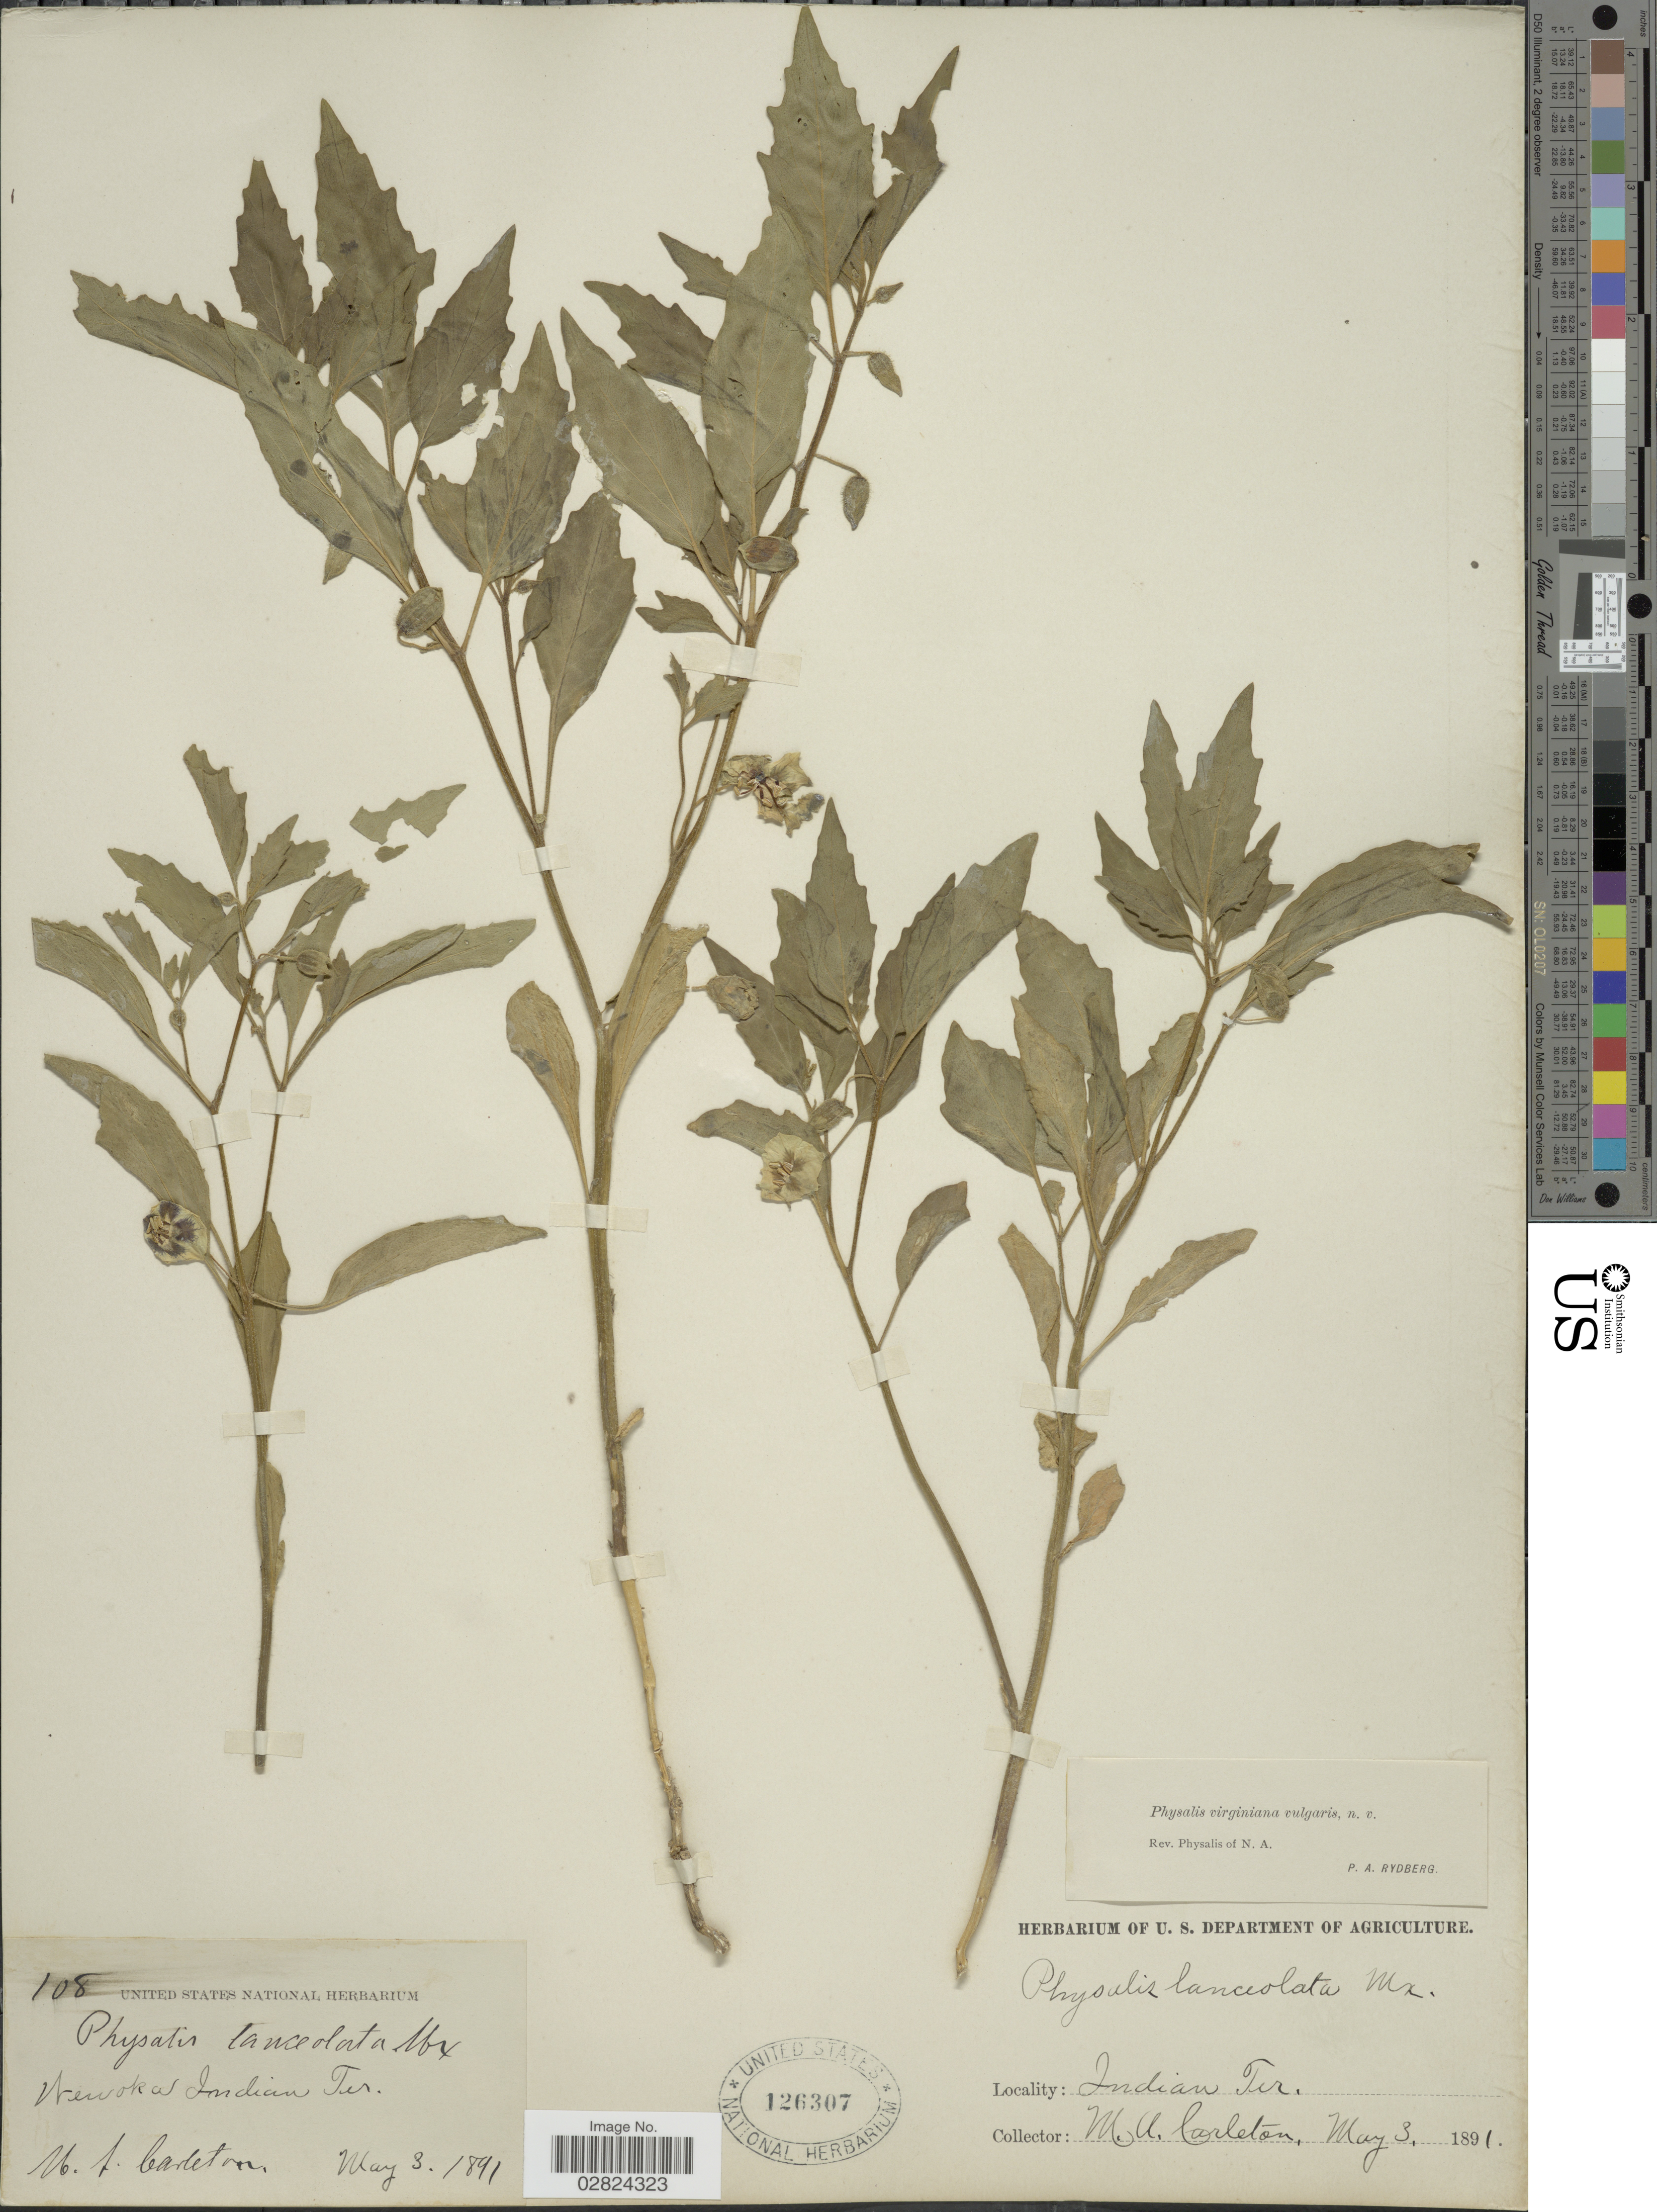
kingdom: Plantae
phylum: Tracheophyta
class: Magnoliopsida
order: Solanales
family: Solanaceae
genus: Physalis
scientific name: Physalis virginiana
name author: Mill.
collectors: M. A. Carleton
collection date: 1891-05-03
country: United States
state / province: Oklahoma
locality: Wewoka Indian Ter.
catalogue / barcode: US 126307